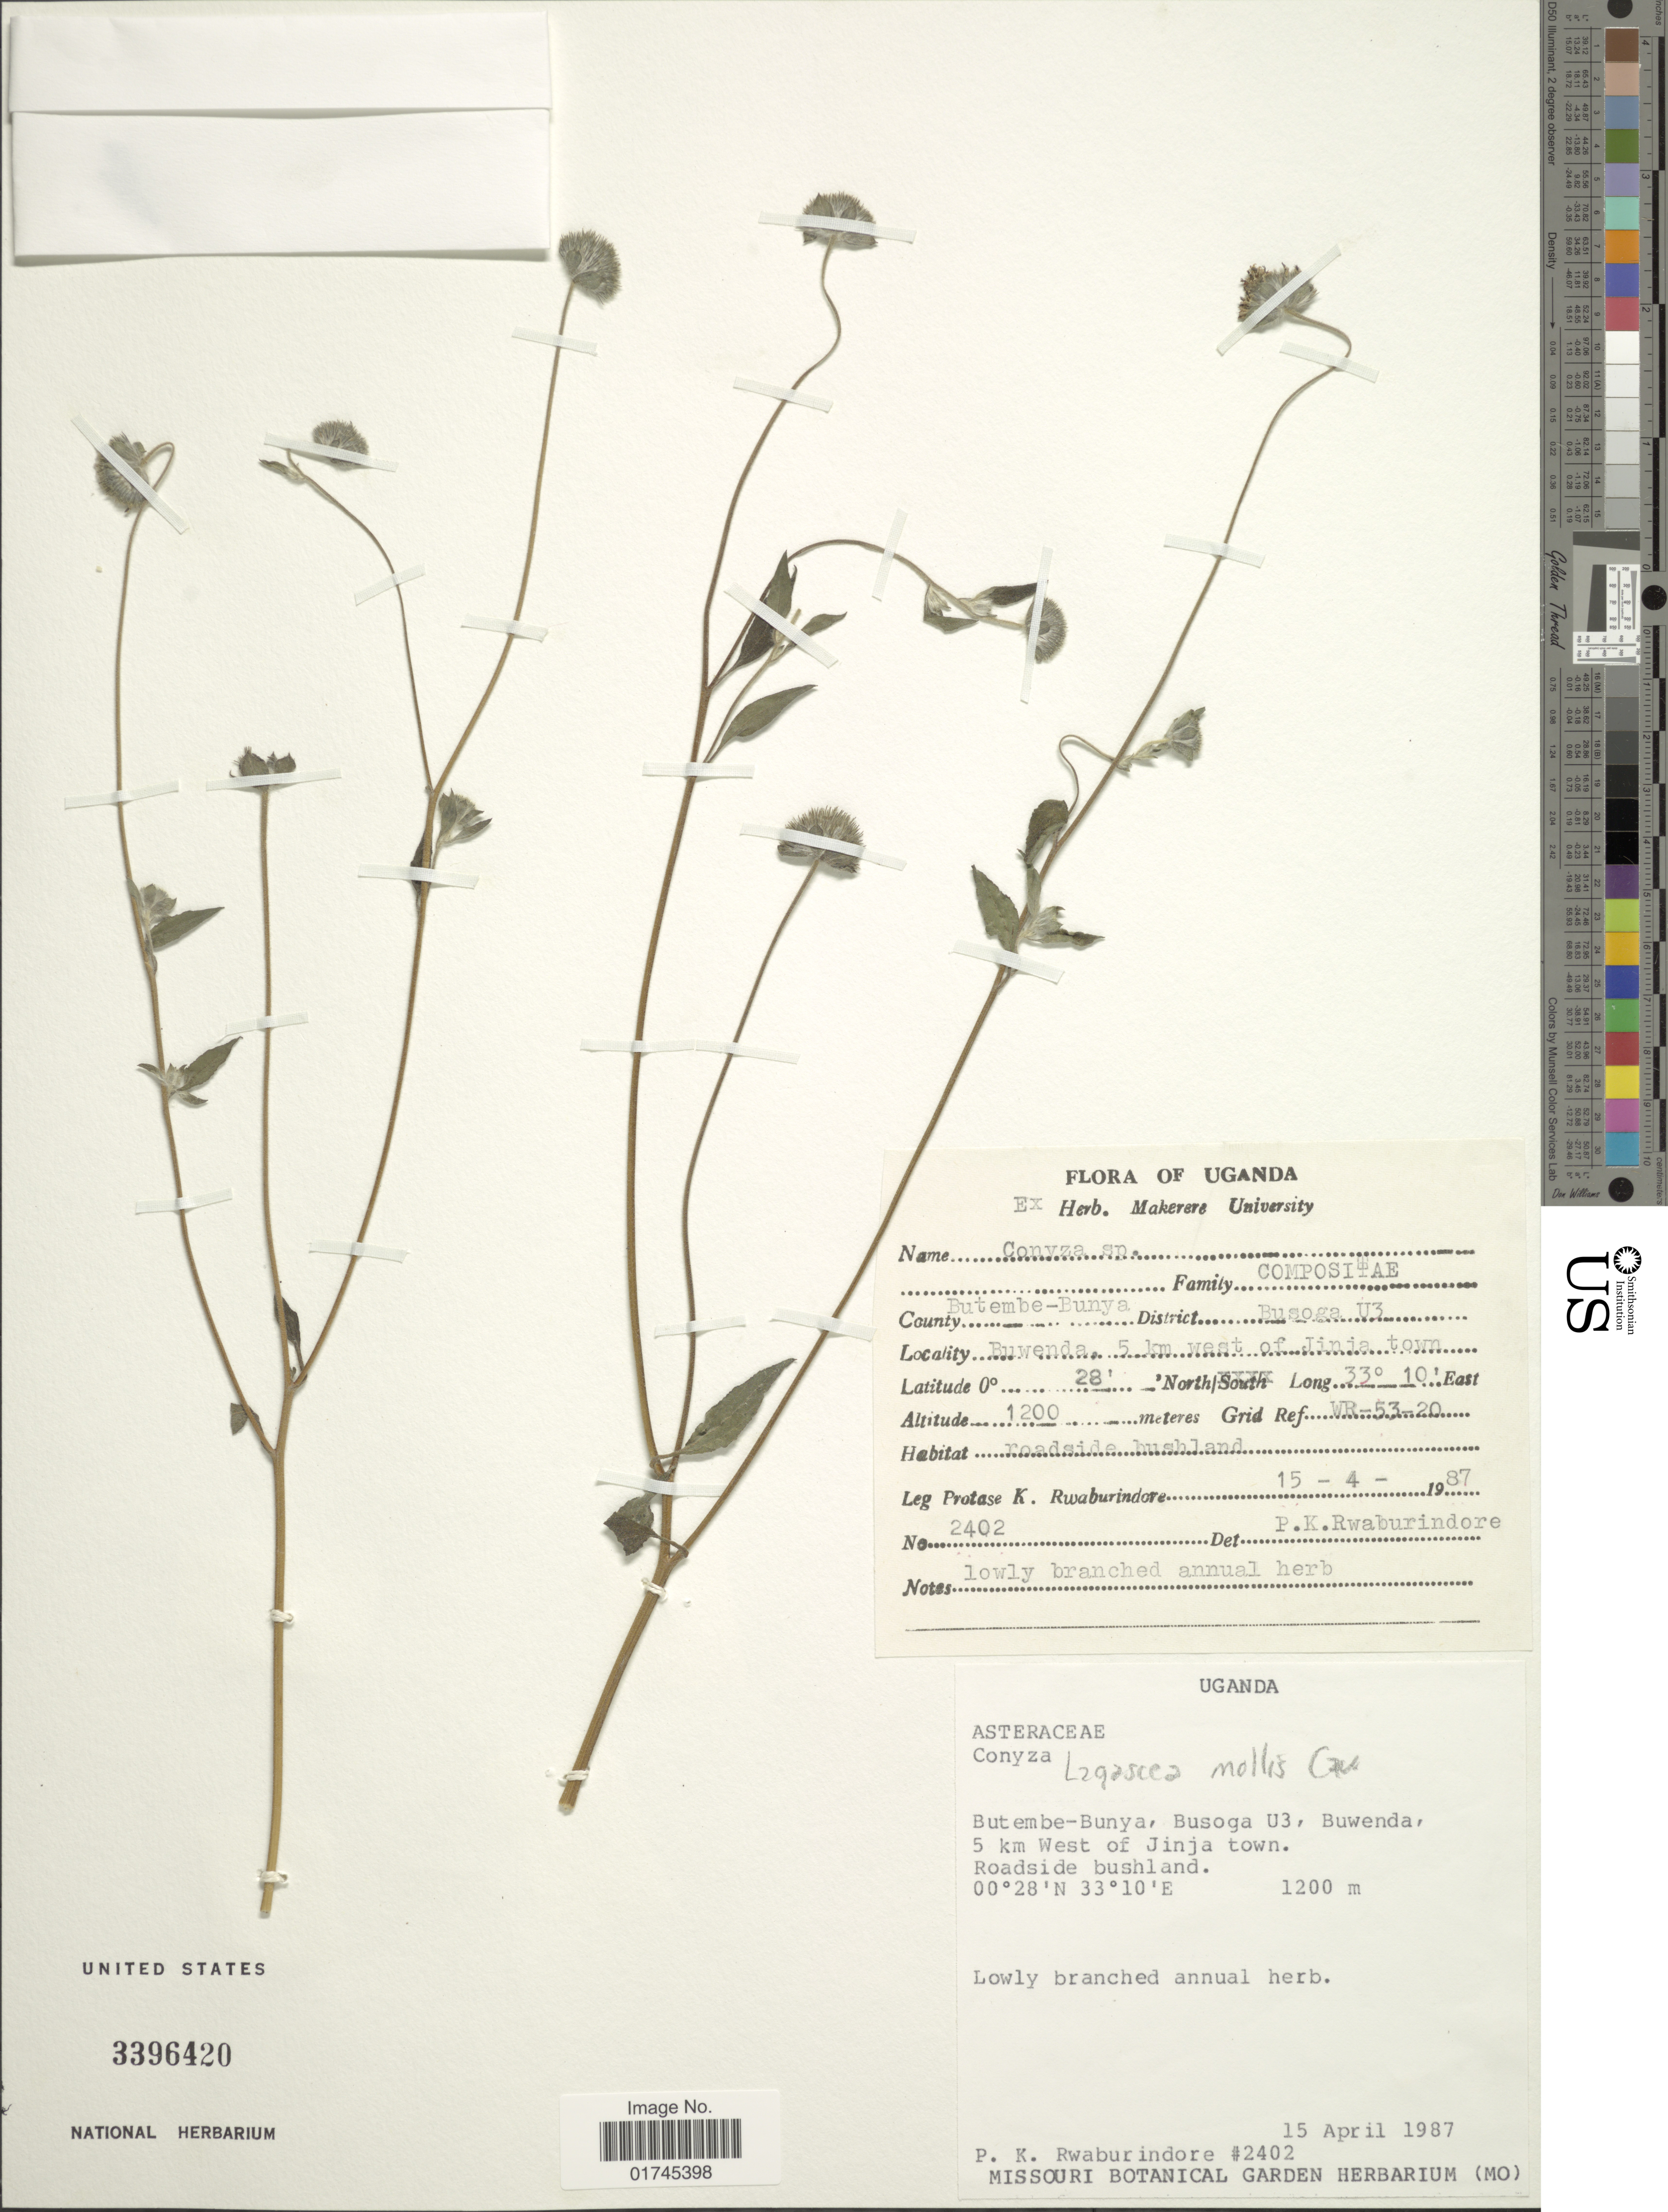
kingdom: Plantae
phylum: Tracheophyta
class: Magnoliopsida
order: Asterales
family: Asteraceae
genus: Lagascea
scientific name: Lagascea mollis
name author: Cav.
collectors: P. Rwaburindore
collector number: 2402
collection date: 1987-04-15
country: Uganda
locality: County Butembe-Binya, District Busoga U3, Buwenda, 5 km west of Jinia town, roadside bushland.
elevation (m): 1200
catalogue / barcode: US 3396420